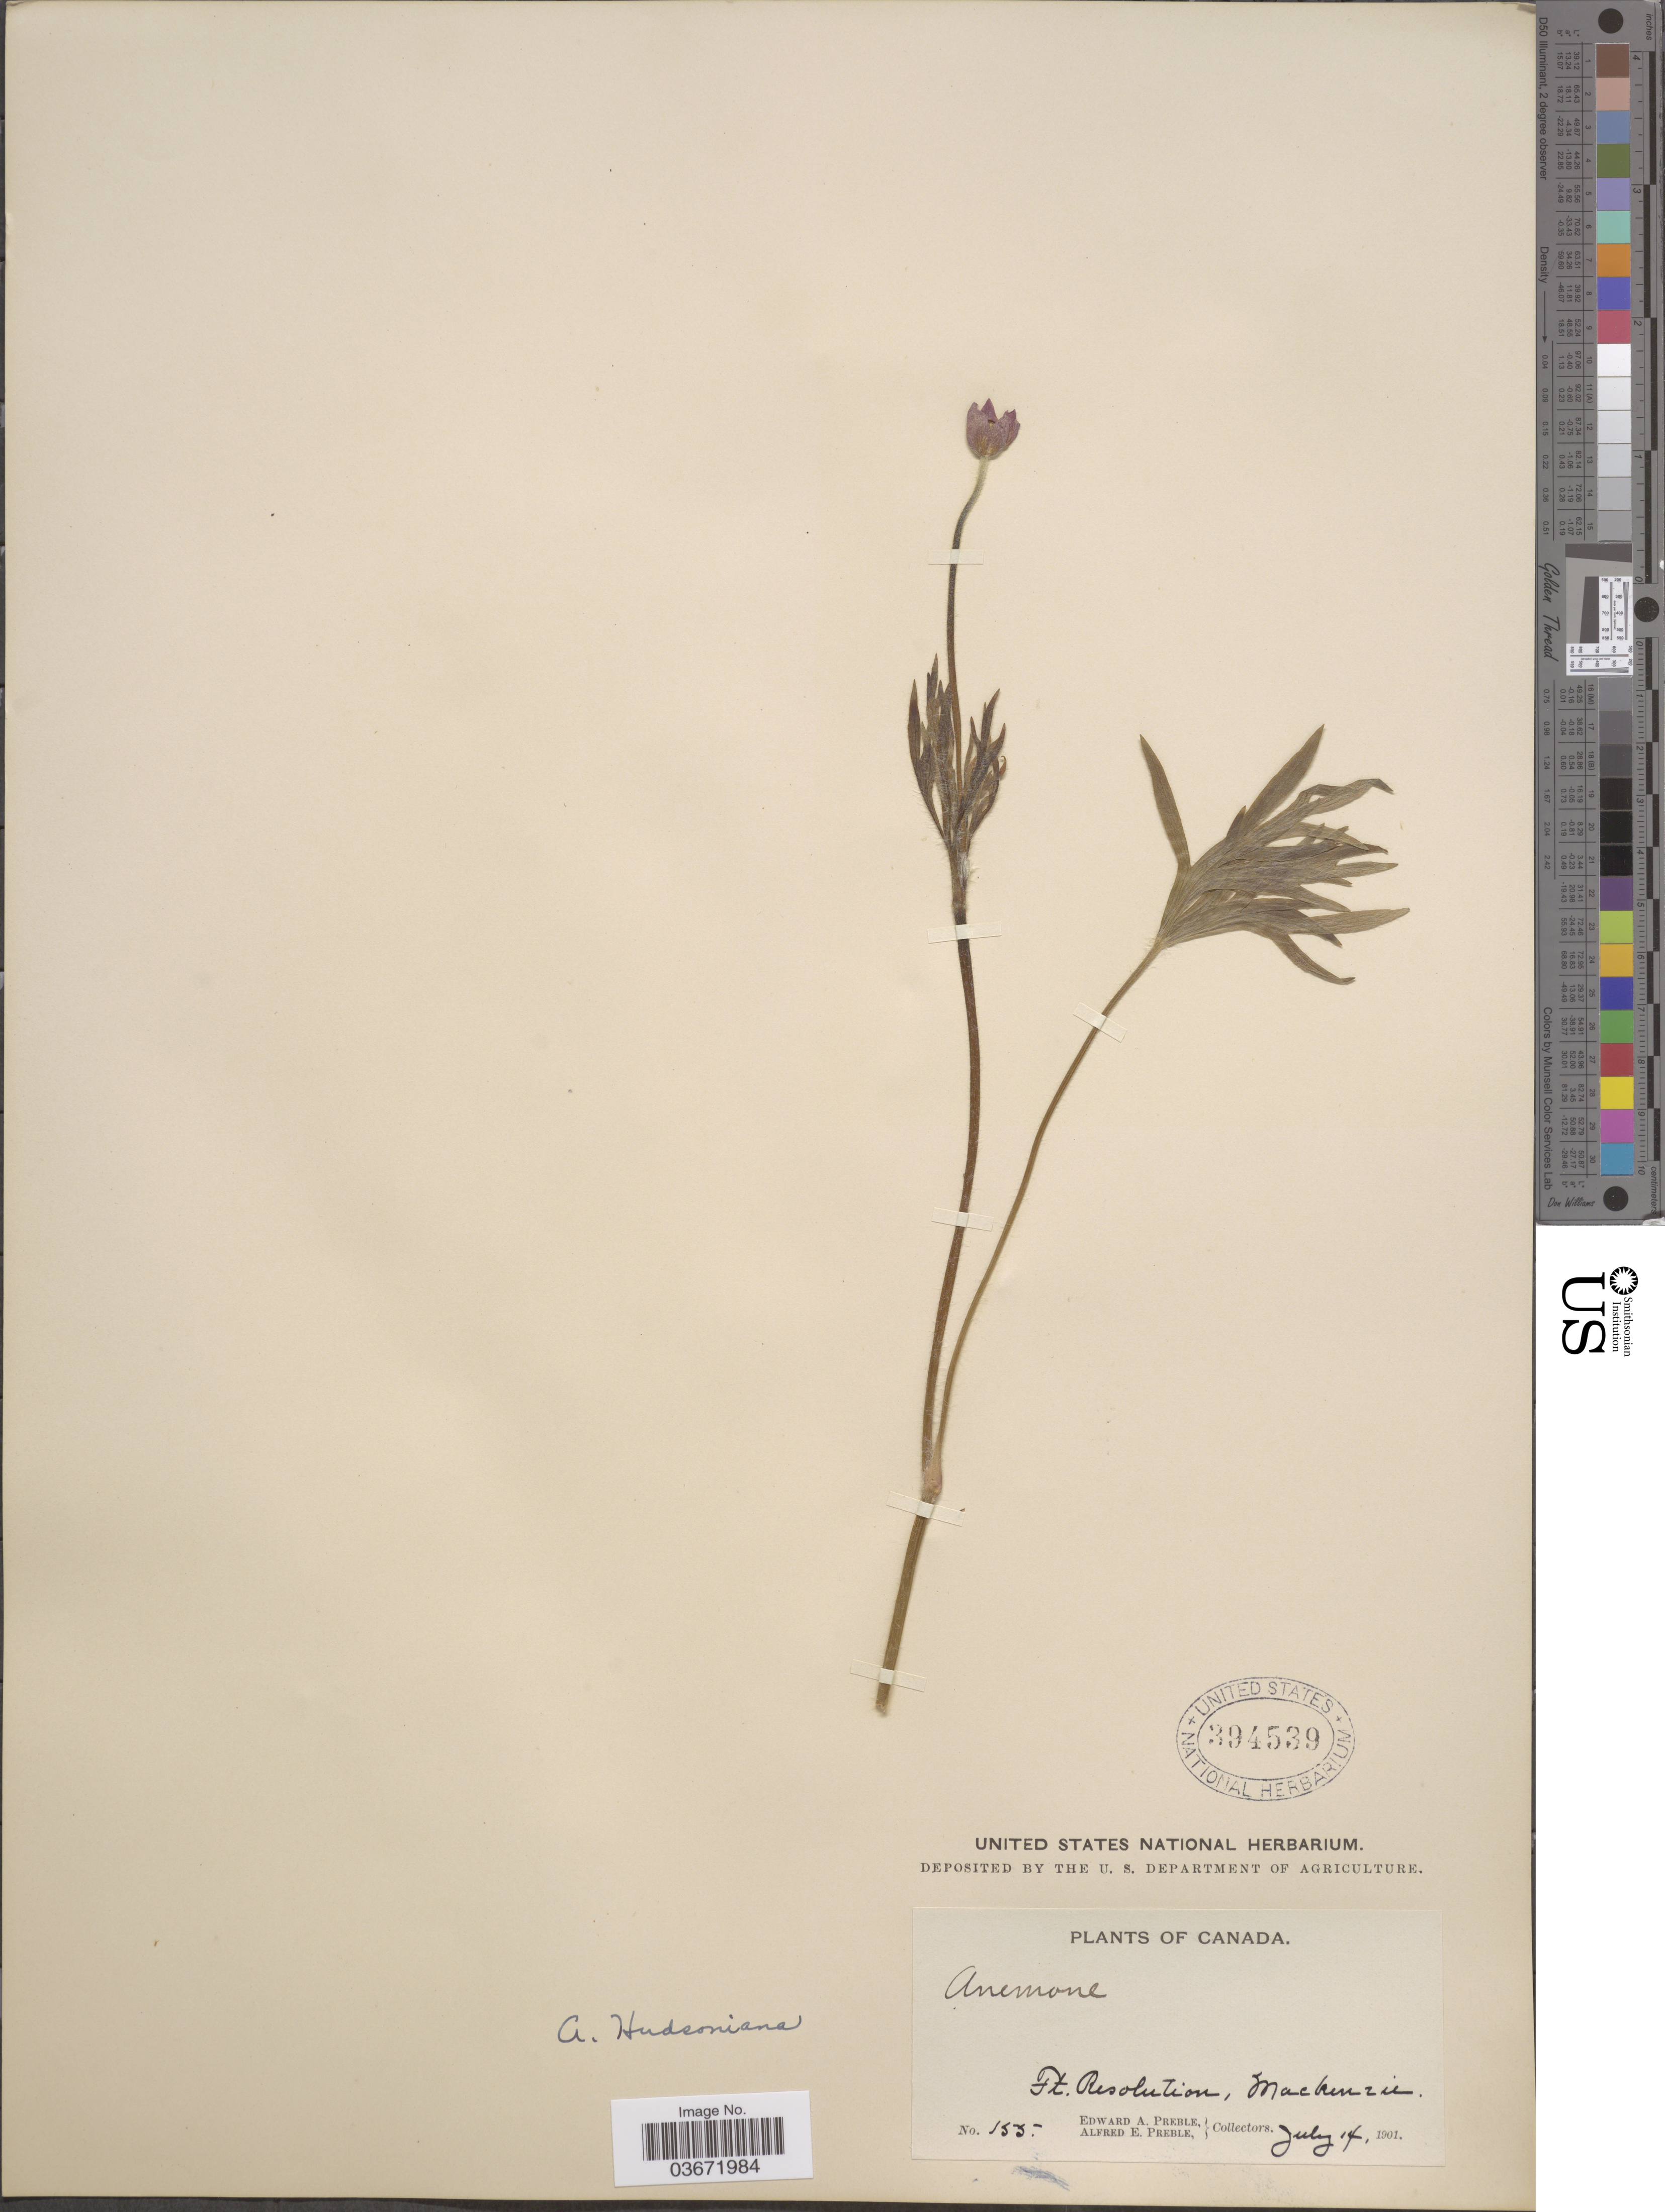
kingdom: Plantae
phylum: Tracheophyta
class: Magnoliopsida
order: Ranunculales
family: Ranunculaceae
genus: Anemone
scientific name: Anemone multifida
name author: Poir.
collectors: E. Preble & A. Preble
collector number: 155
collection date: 1901-07-14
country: Canada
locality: Ft. Resolution, Mackenzie.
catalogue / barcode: US 394539